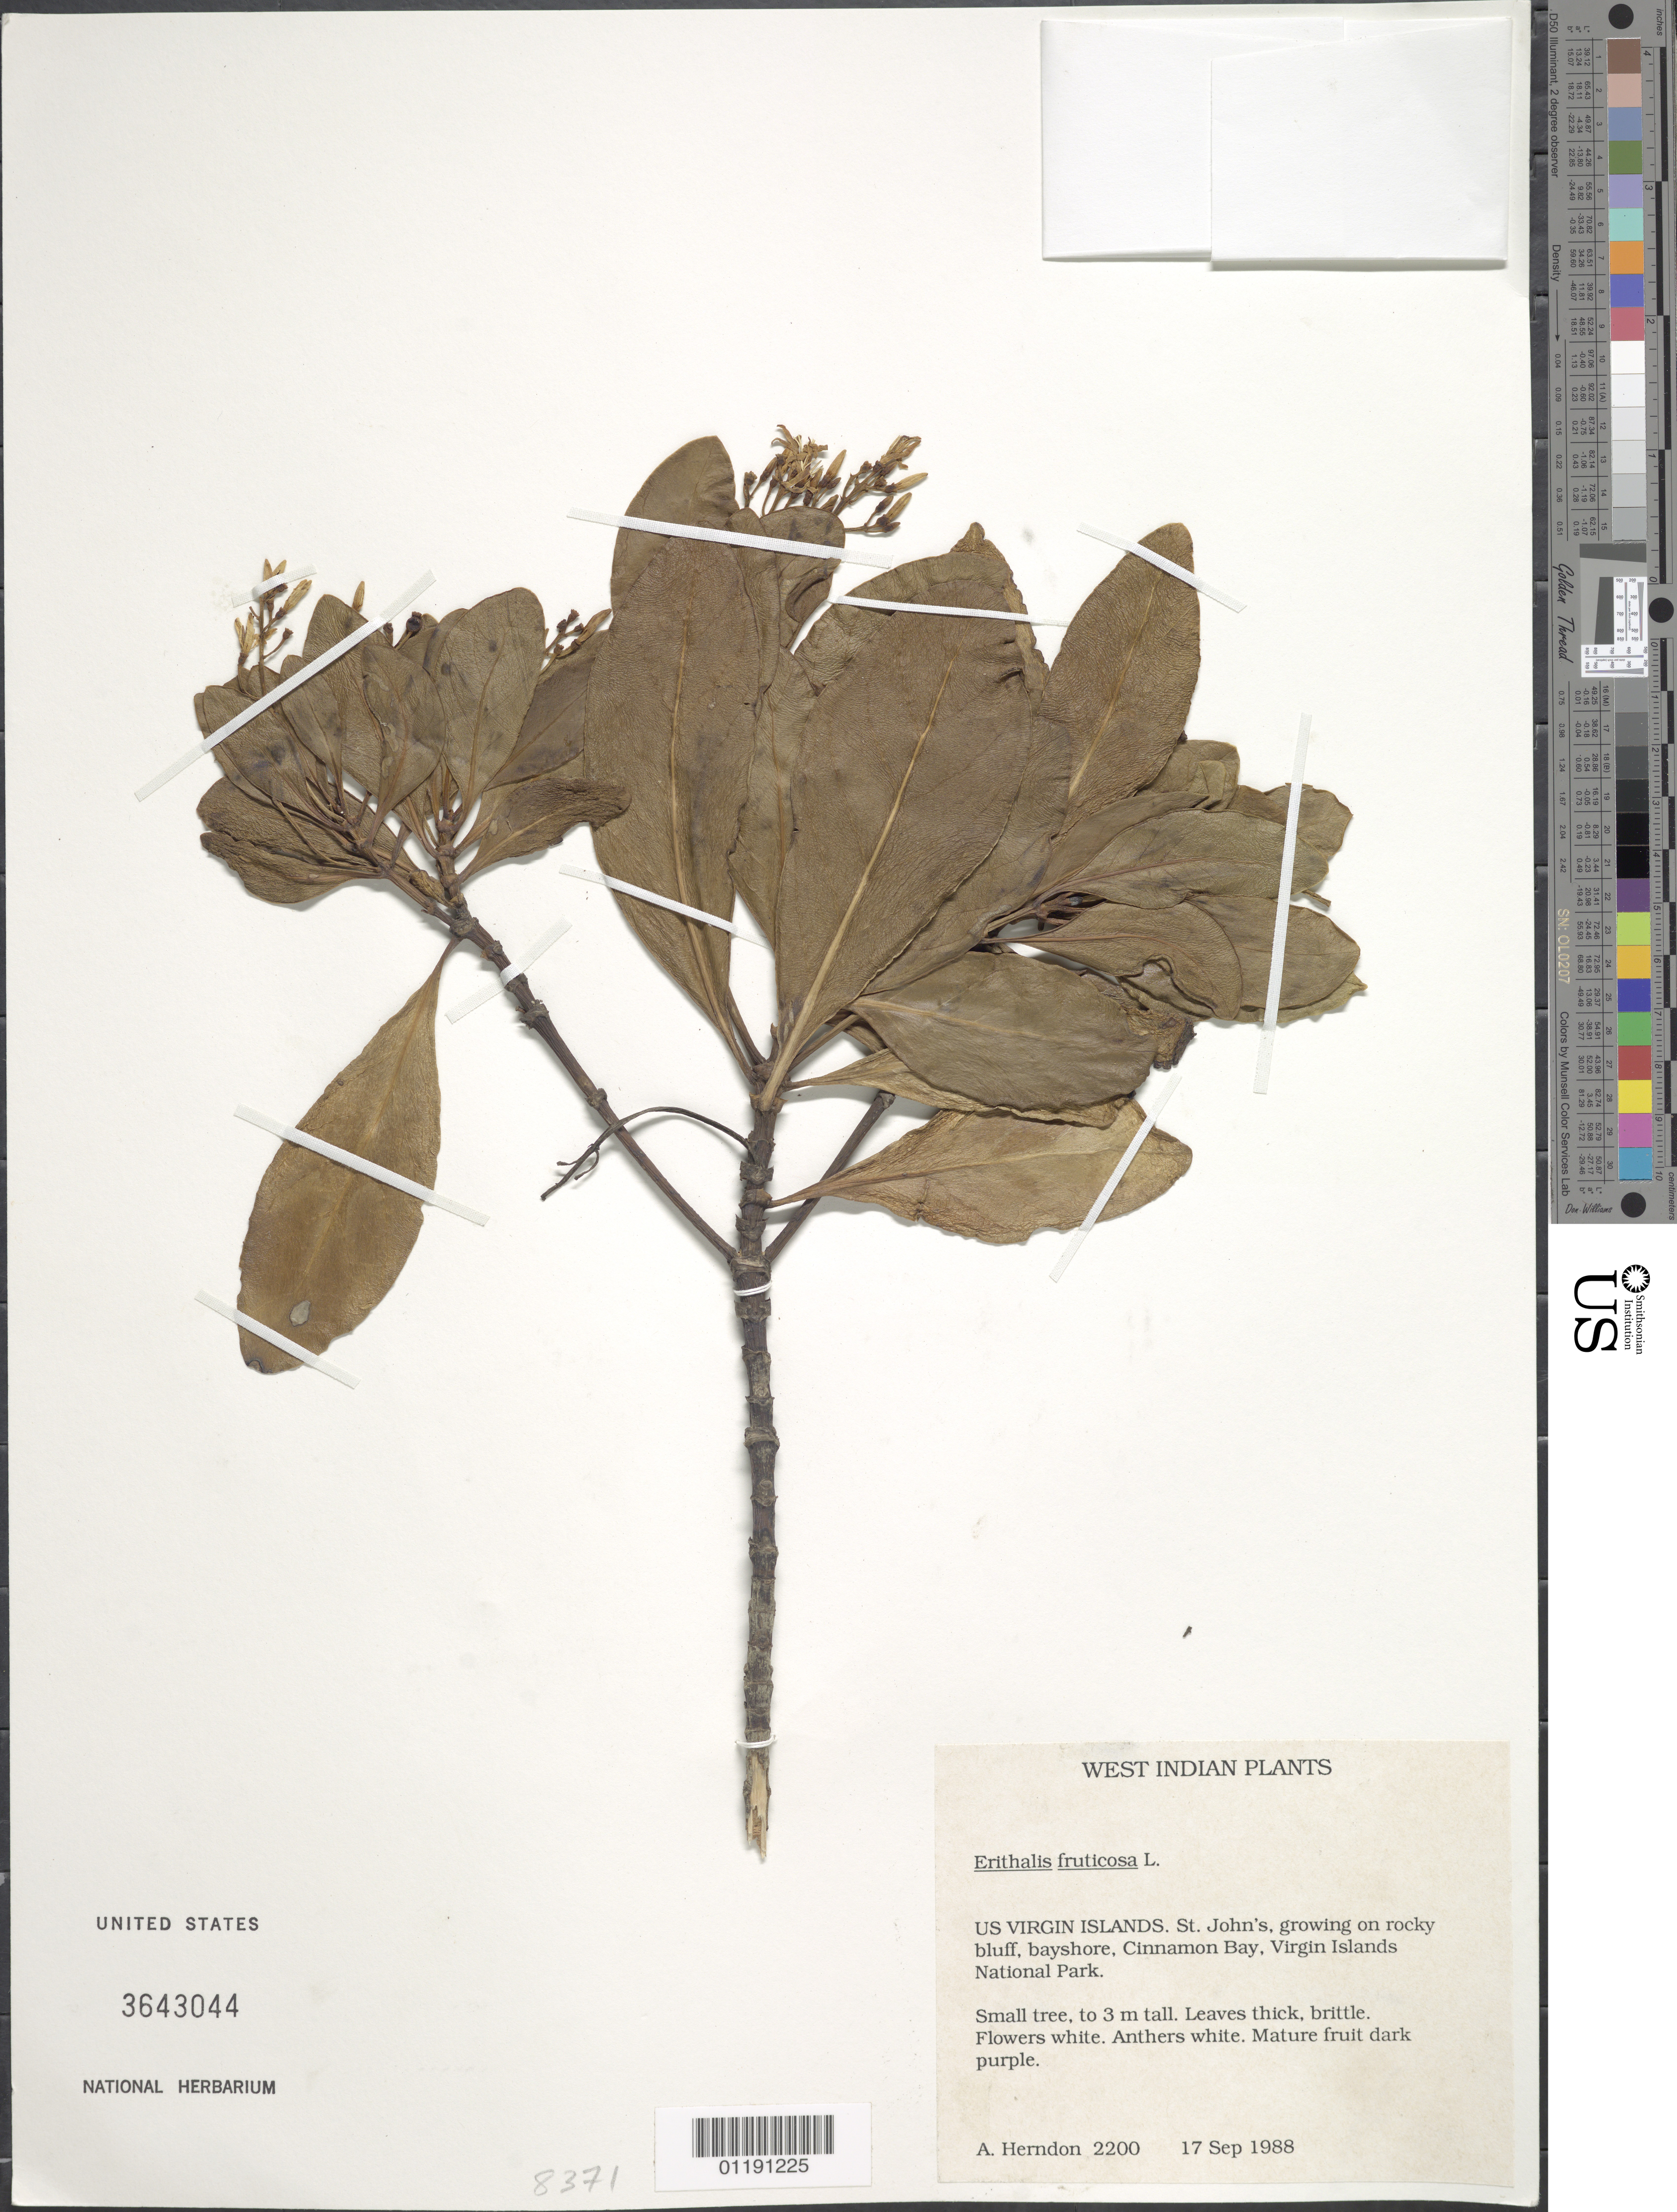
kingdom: Plantae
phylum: Tracheophyta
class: Magnoliopsida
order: Gentianales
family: Rubiaceae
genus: Erithalis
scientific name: Erithalis fruticosa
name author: L.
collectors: A. Herndon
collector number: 2200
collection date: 1988-09-17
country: U.S. Virgin Islands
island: St. John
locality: Growing on rocky bluff, bayshore, Cinnamon Bay, Virgin Islands National Park.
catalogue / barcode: US 3643044